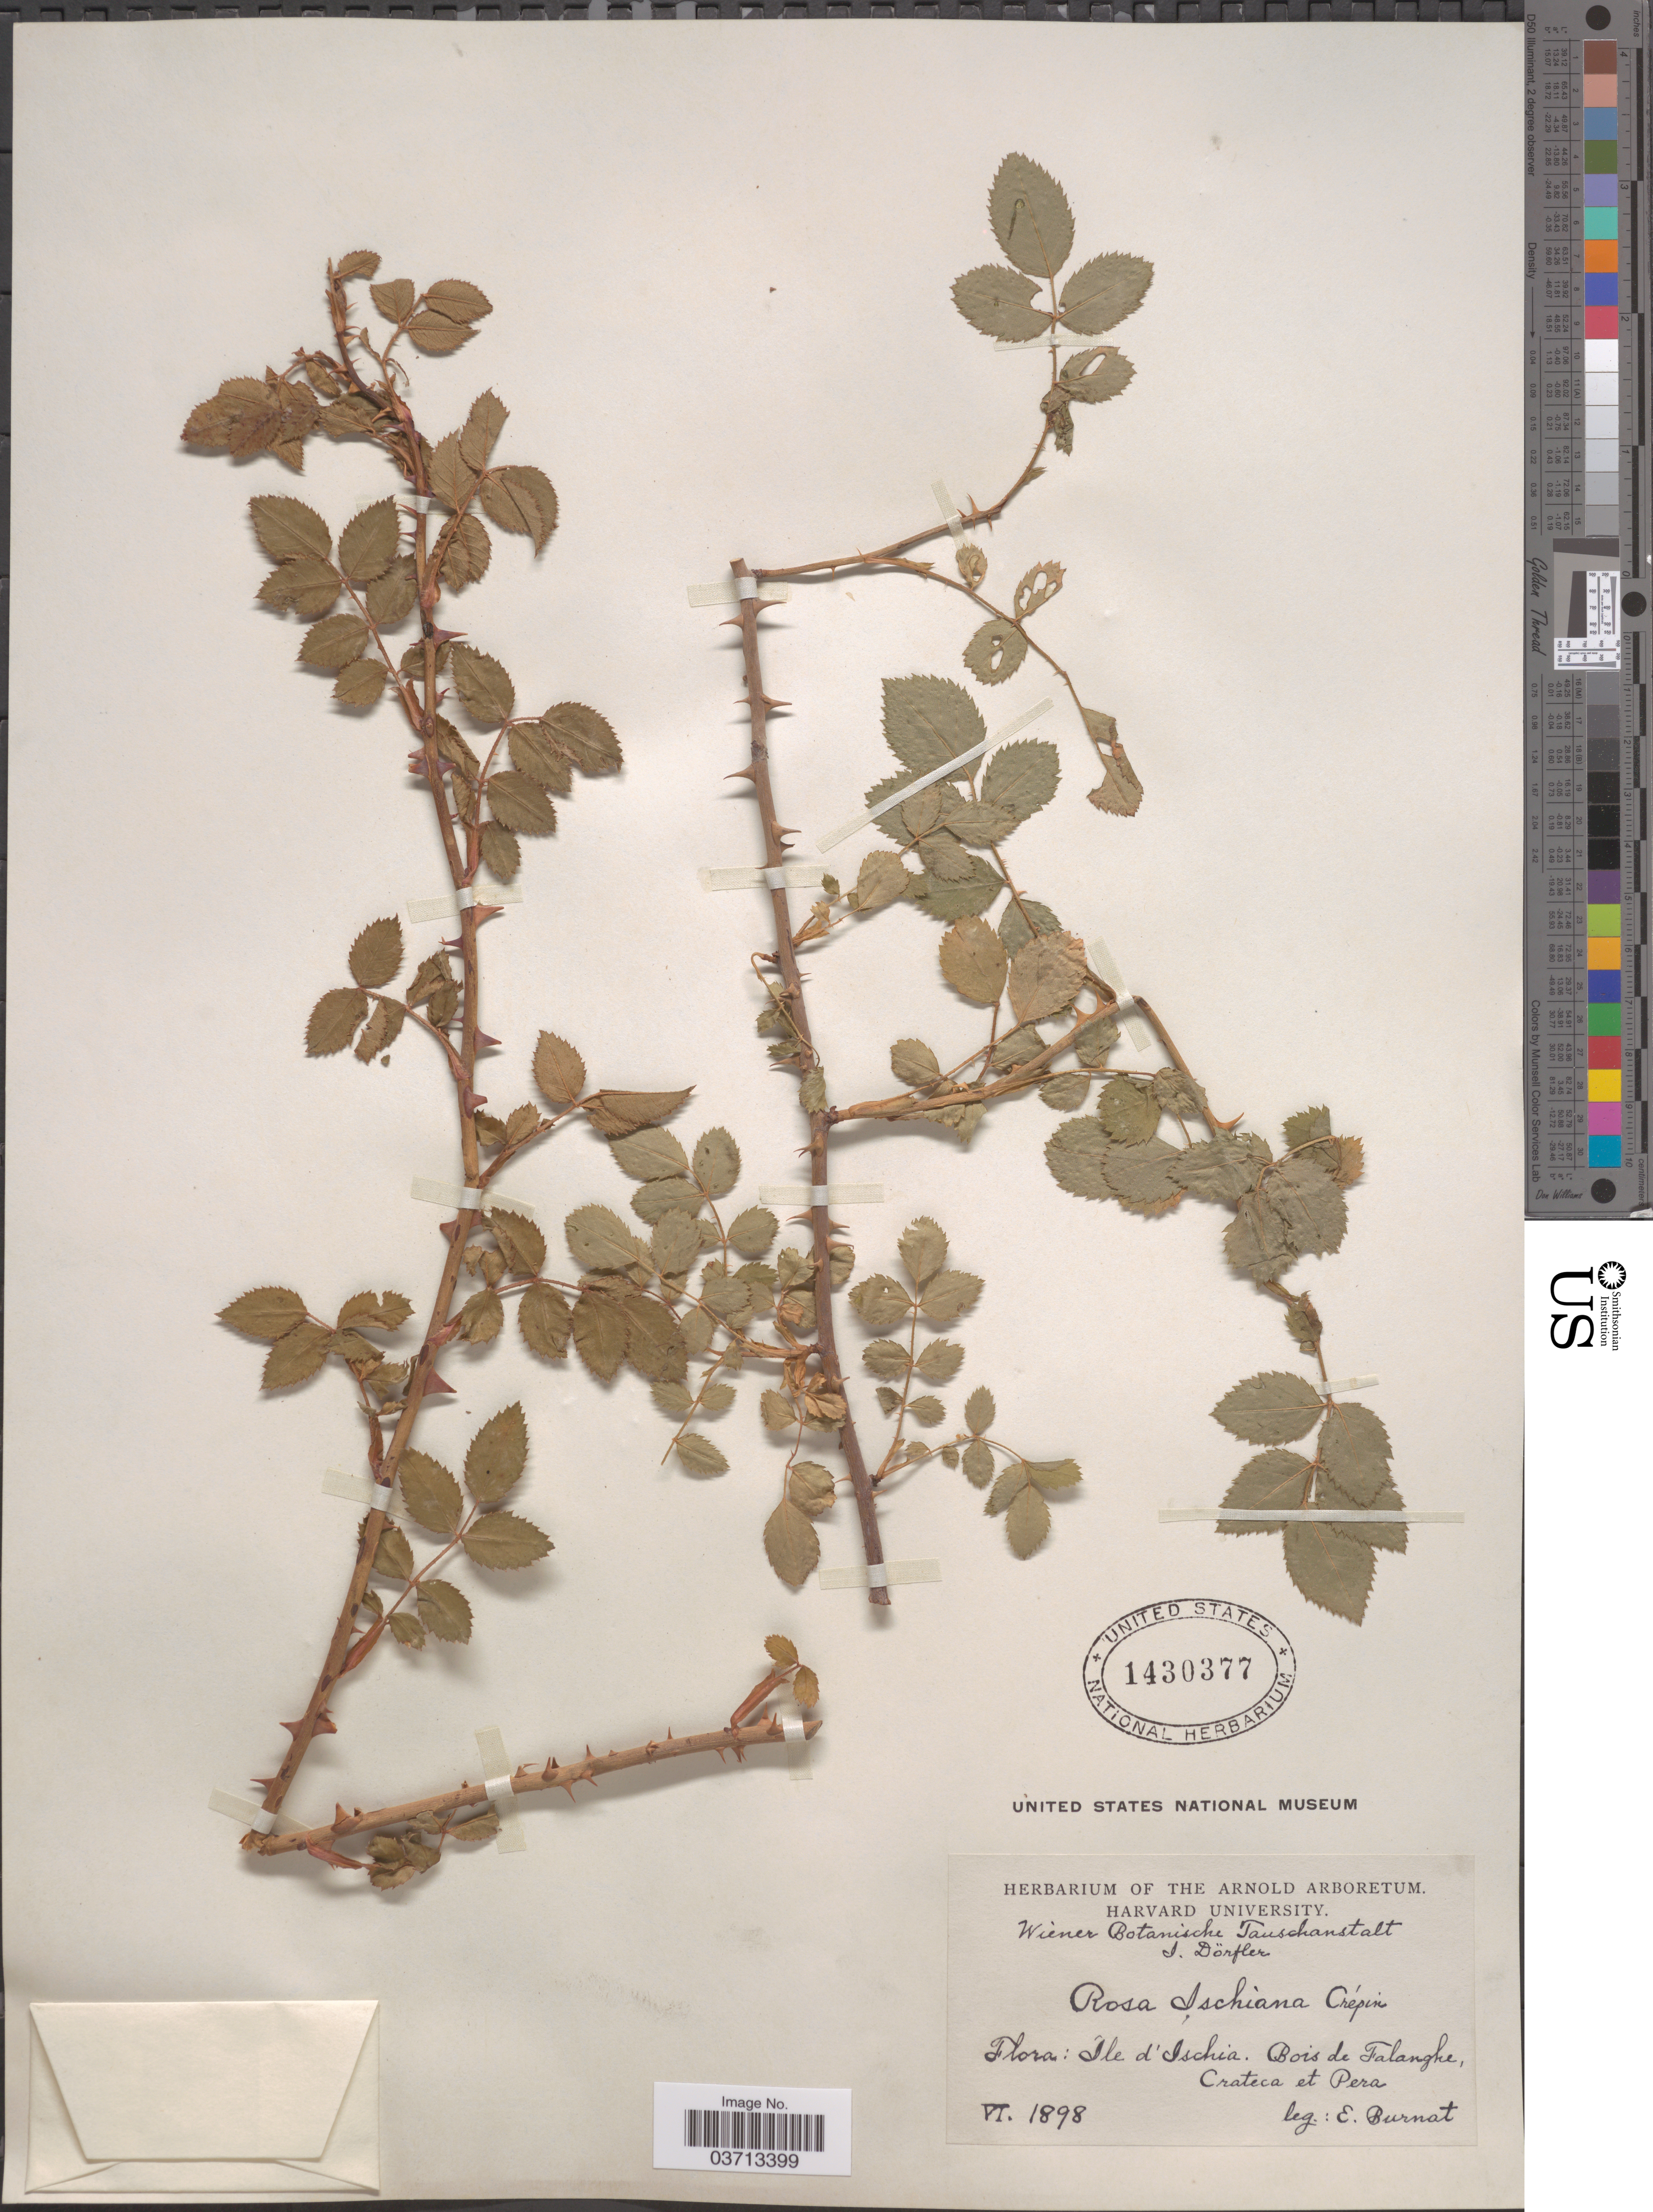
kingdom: Plantae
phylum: Tracheophyta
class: Magnoliopsida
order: Rosales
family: Rosaceae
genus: Rosa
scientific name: Rosa ischiana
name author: Crép.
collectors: E. Burnat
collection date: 1898-06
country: Italy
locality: Île d'Ischia. Bois de Falanghe, Crateca et Pera.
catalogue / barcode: US 1430377